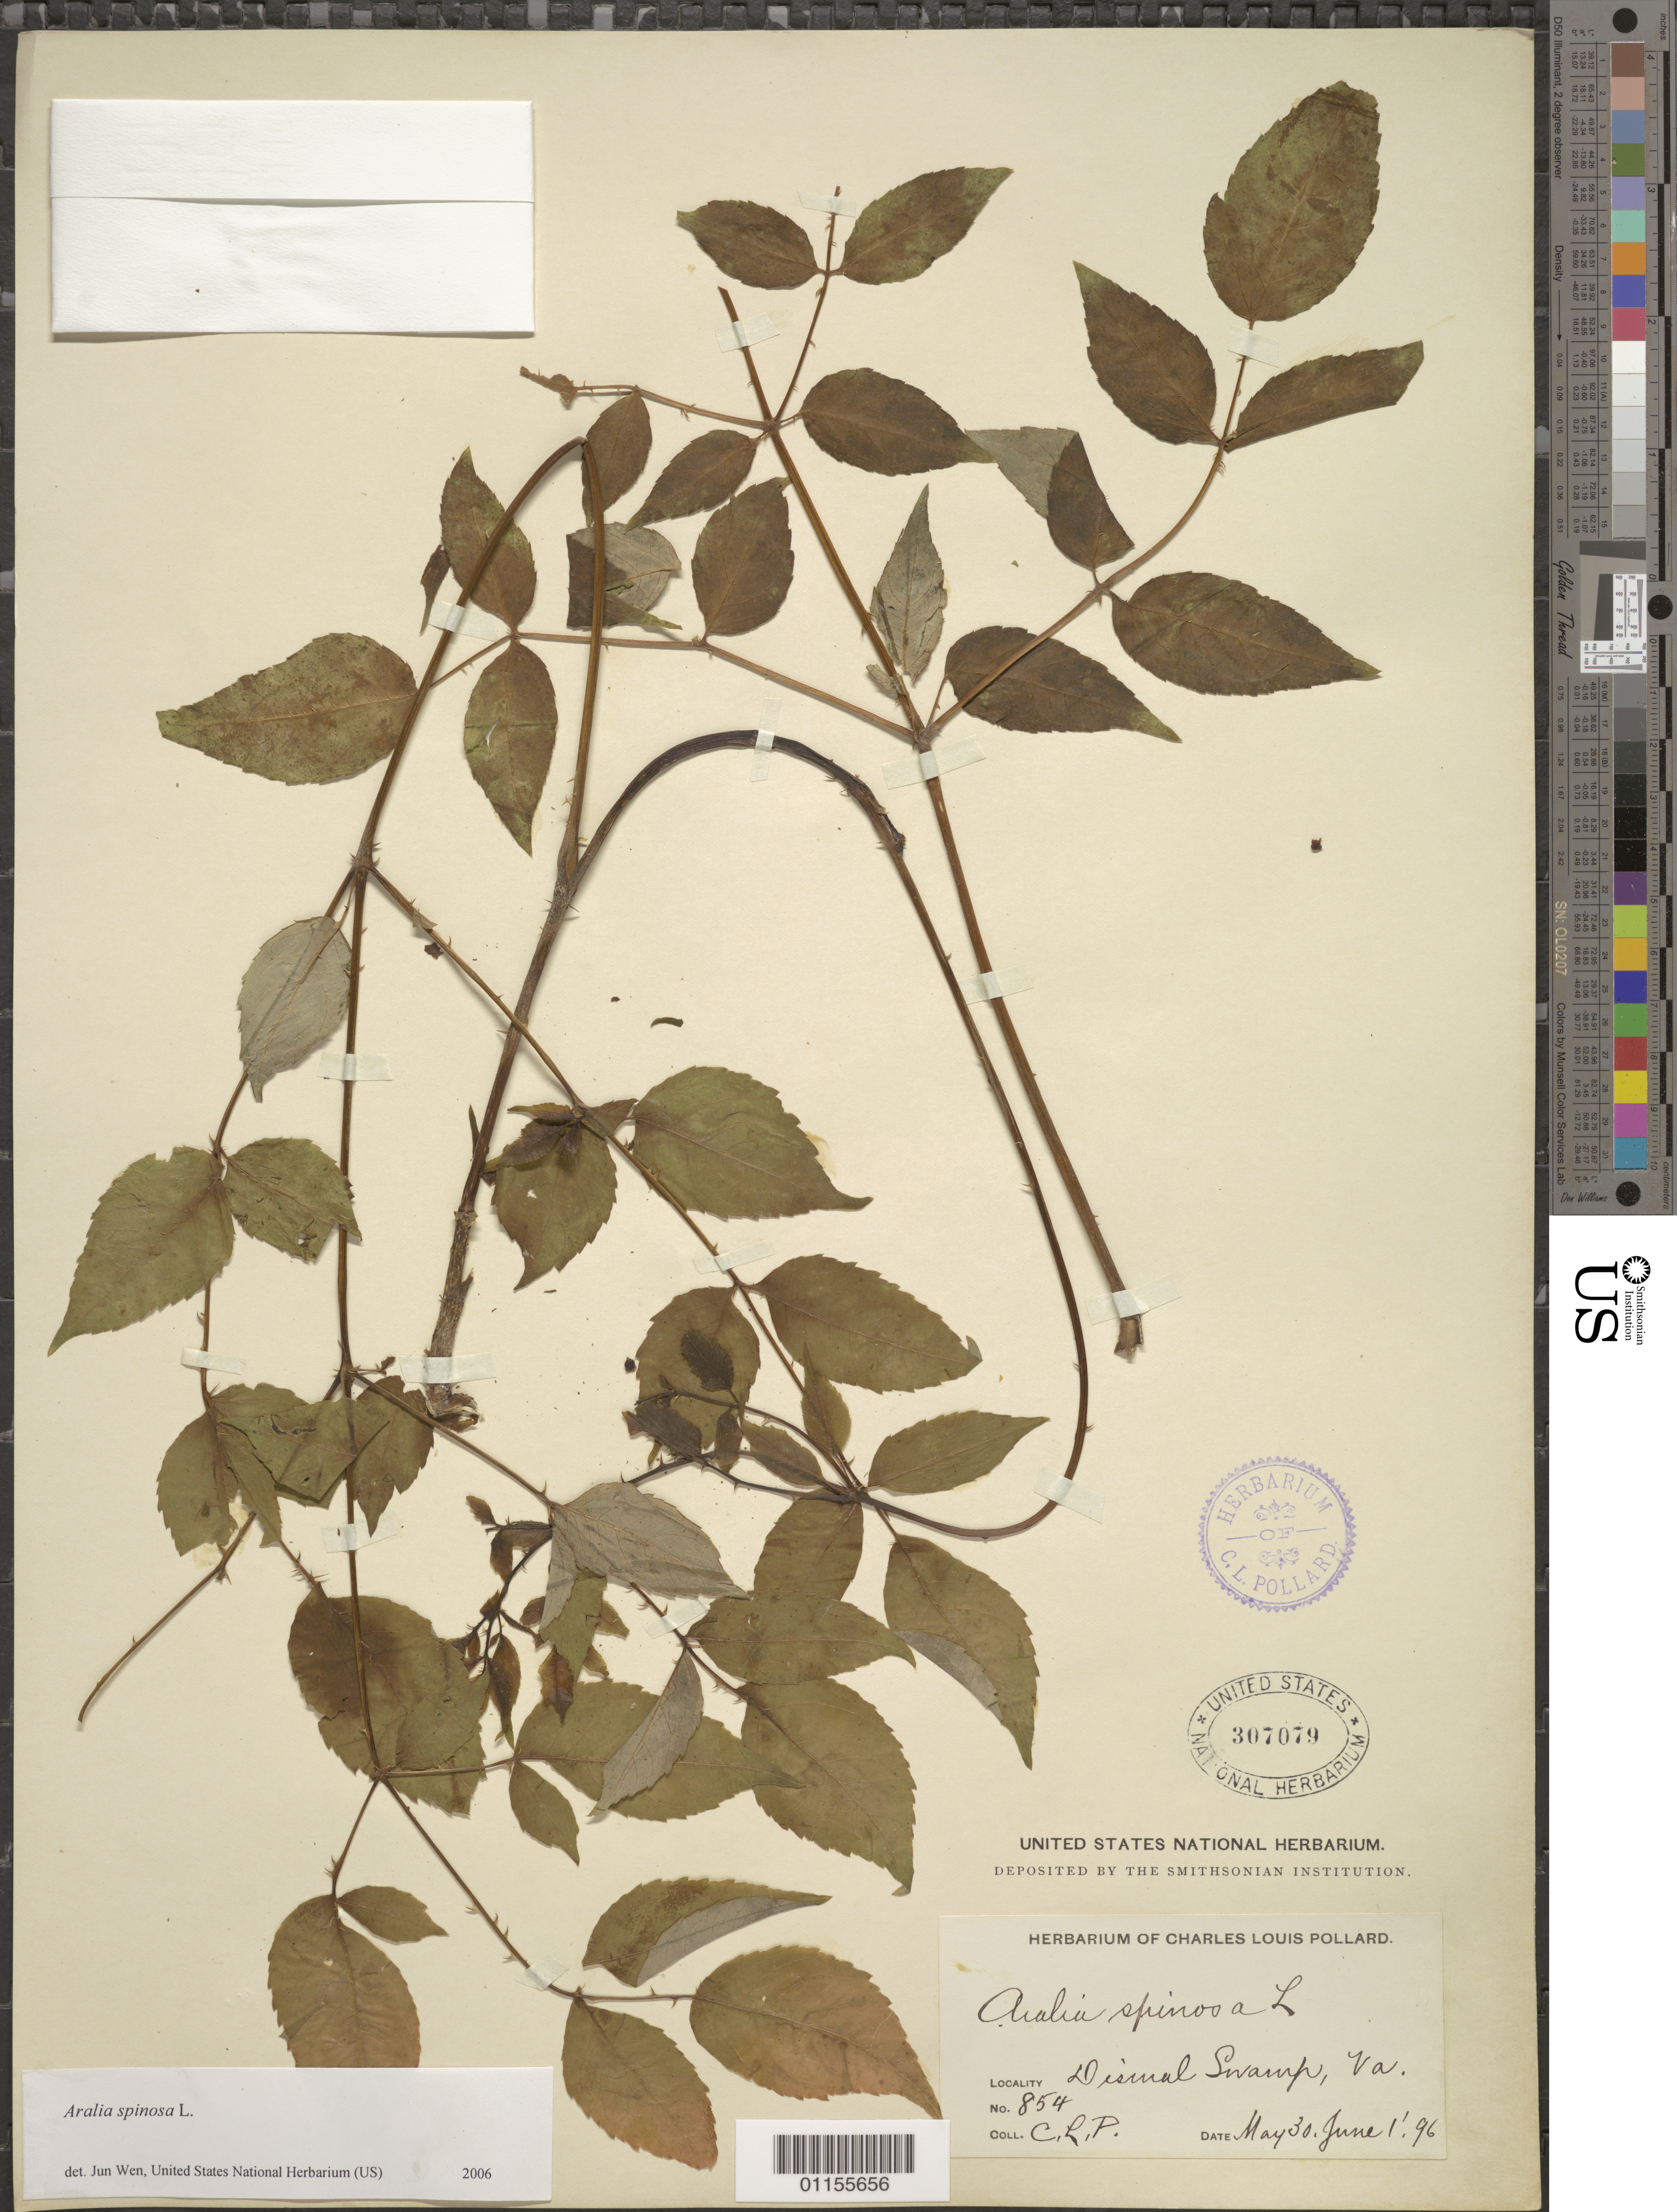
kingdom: Plantae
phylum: Tracheophyta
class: Magnoliopsida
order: Apiales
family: Araliaceae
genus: Aralia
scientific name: Aralia spinosa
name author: L.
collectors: ex herb. C.L. Pollard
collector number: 854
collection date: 1896-05-30/1896-06-01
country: United States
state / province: Virginia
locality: Dismal Swamp.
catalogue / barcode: US 307079